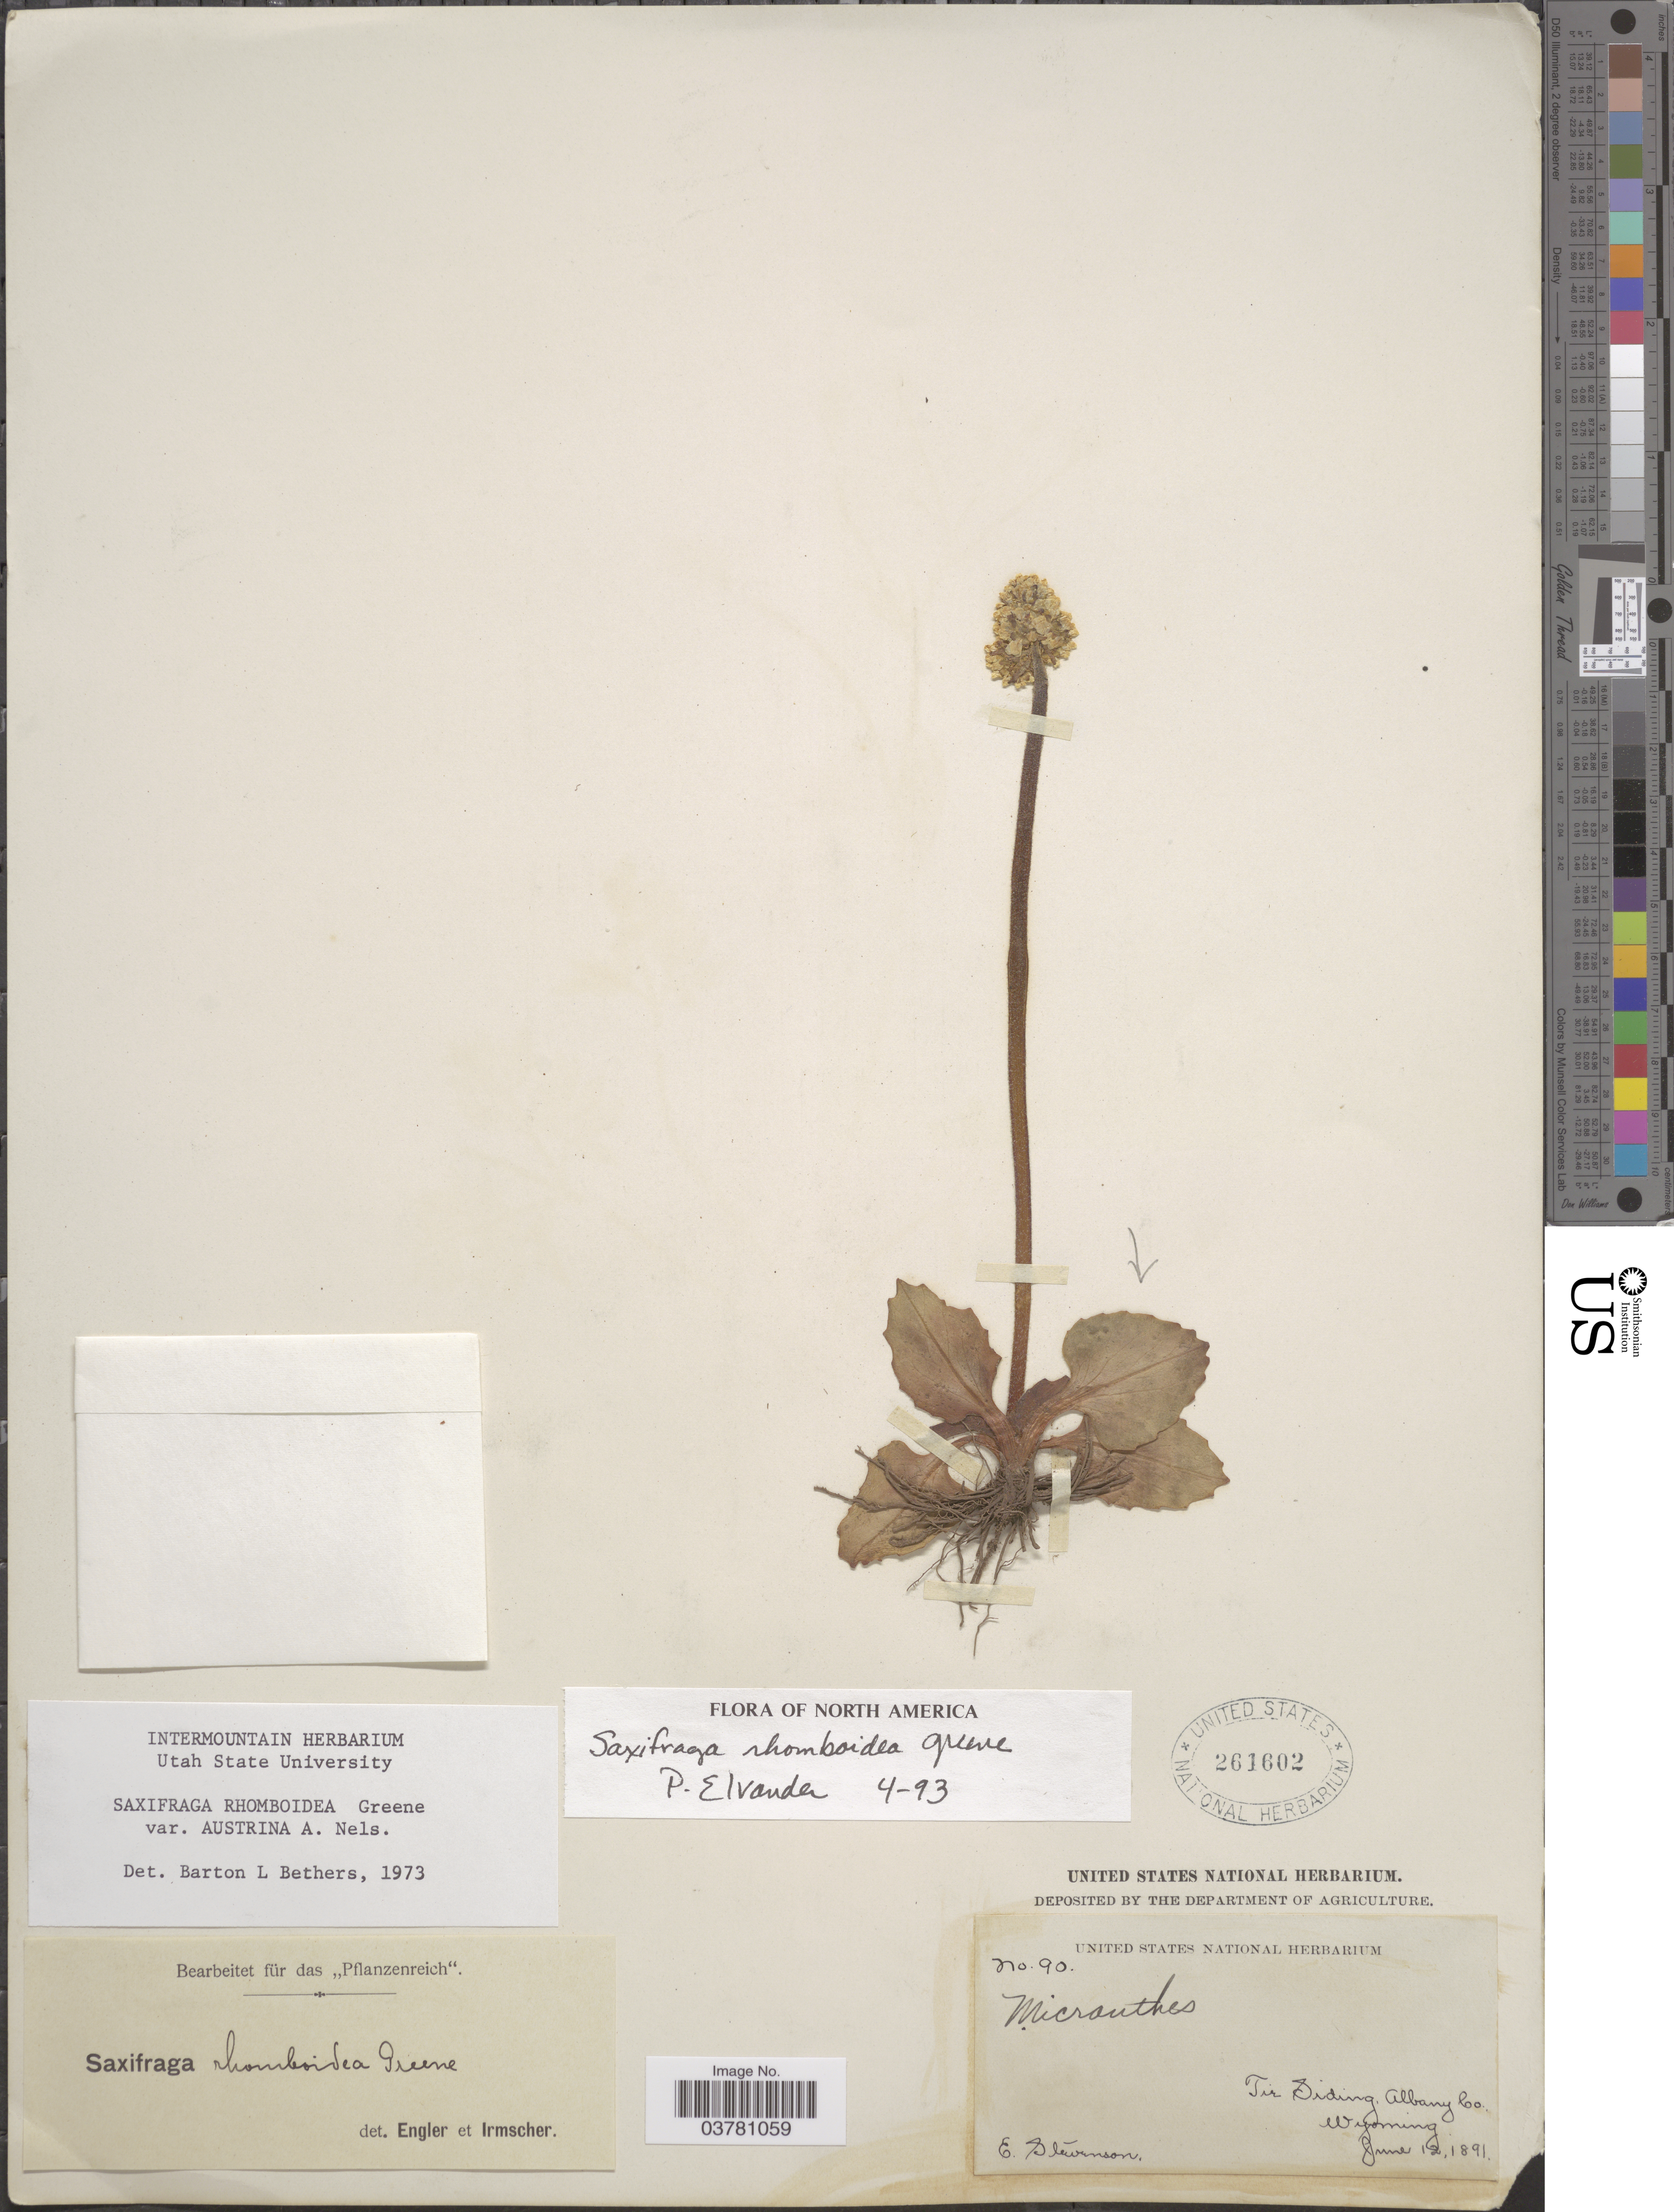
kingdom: Plantae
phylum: Tracheophyta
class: Magnoliopsida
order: Saxifragales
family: Saxifragaceae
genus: Micranthes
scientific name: Micranthes rhomboidea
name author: (Greene) Small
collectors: E. Stevenson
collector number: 90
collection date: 1891-06-12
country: United States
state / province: Wyoming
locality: Tie Siding, Albany Co.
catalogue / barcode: US 261602